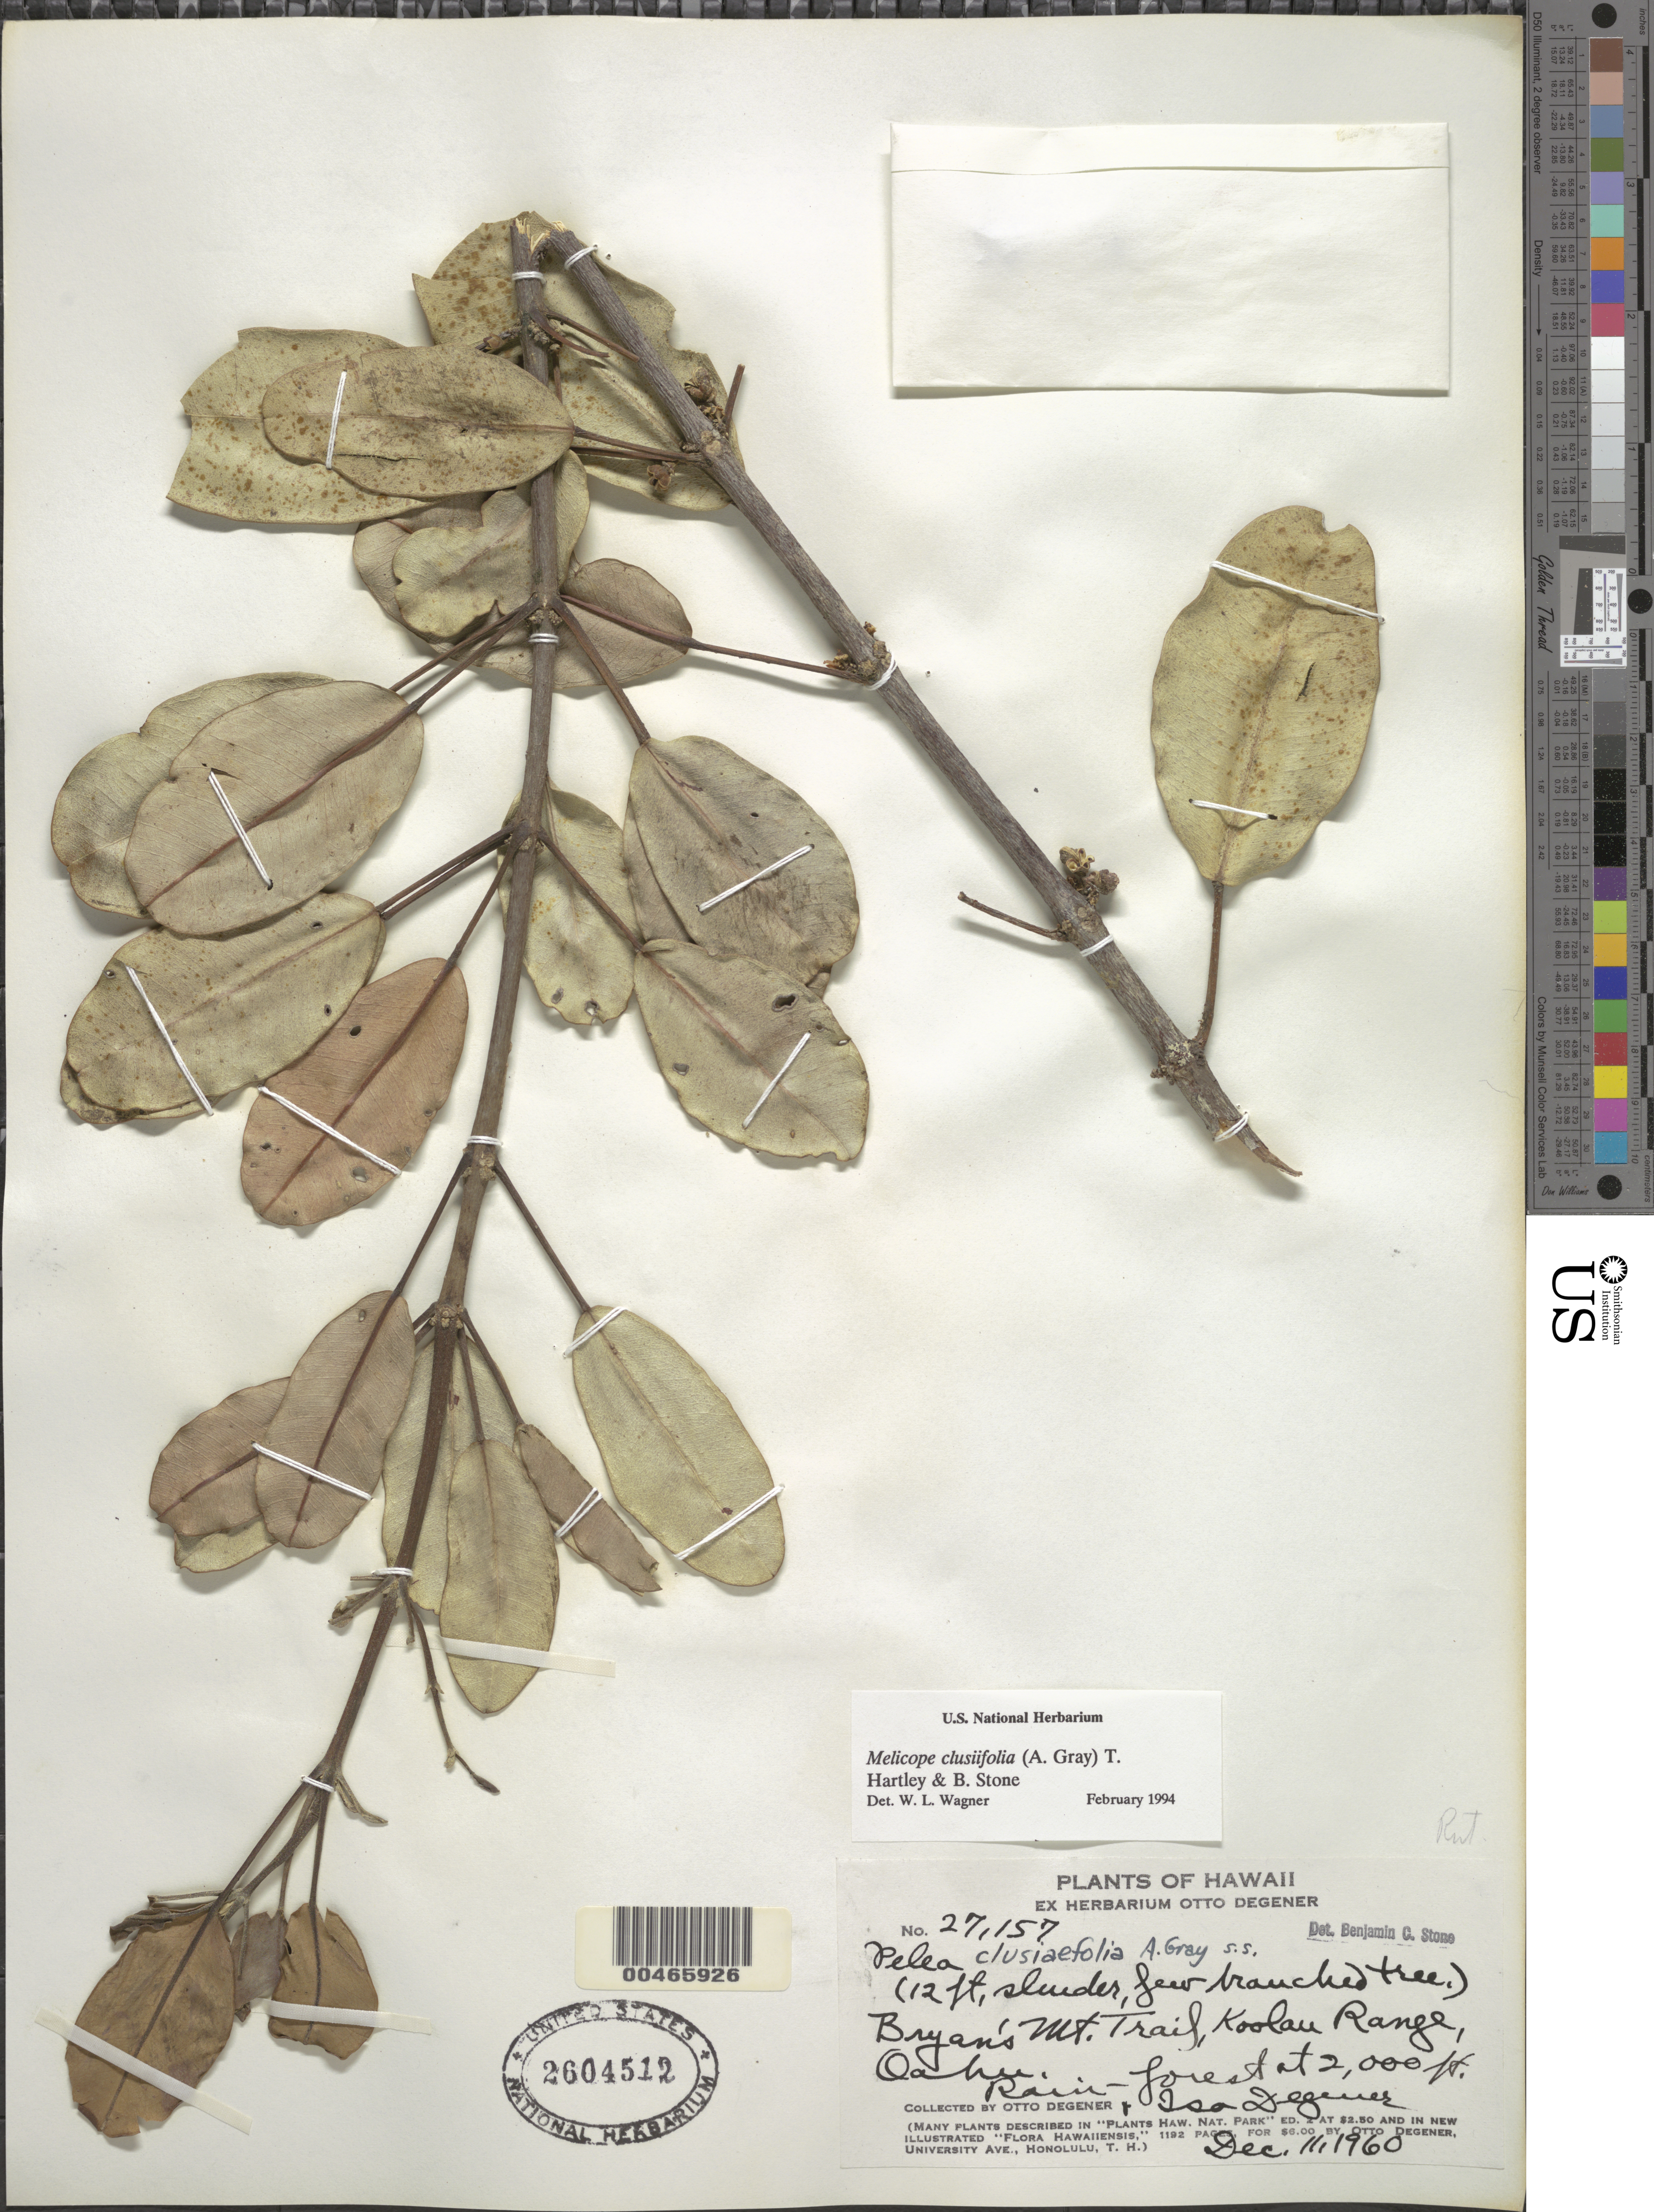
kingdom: Plantae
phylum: Tracheophyta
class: Magnoliopsida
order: Sapindales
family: Rutaceae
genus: Melicope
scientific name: Melicope clusiifolia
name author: (A. Gray) T.G. Hartley & B.C. Stone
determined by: Wagner, W. L., (BOT), Smithsonian Institution - National Museum of Natural History (UNITED STATES)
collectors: O. Degener & I. Degener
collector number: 27157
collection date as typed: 11 Dec 1960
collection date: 1960-12-11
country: United States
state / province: Hawaii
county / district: Honolulu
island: Oahu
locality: Bryan's Mt. Trail, Koolau Range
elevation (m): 610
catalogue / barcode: US 2604512